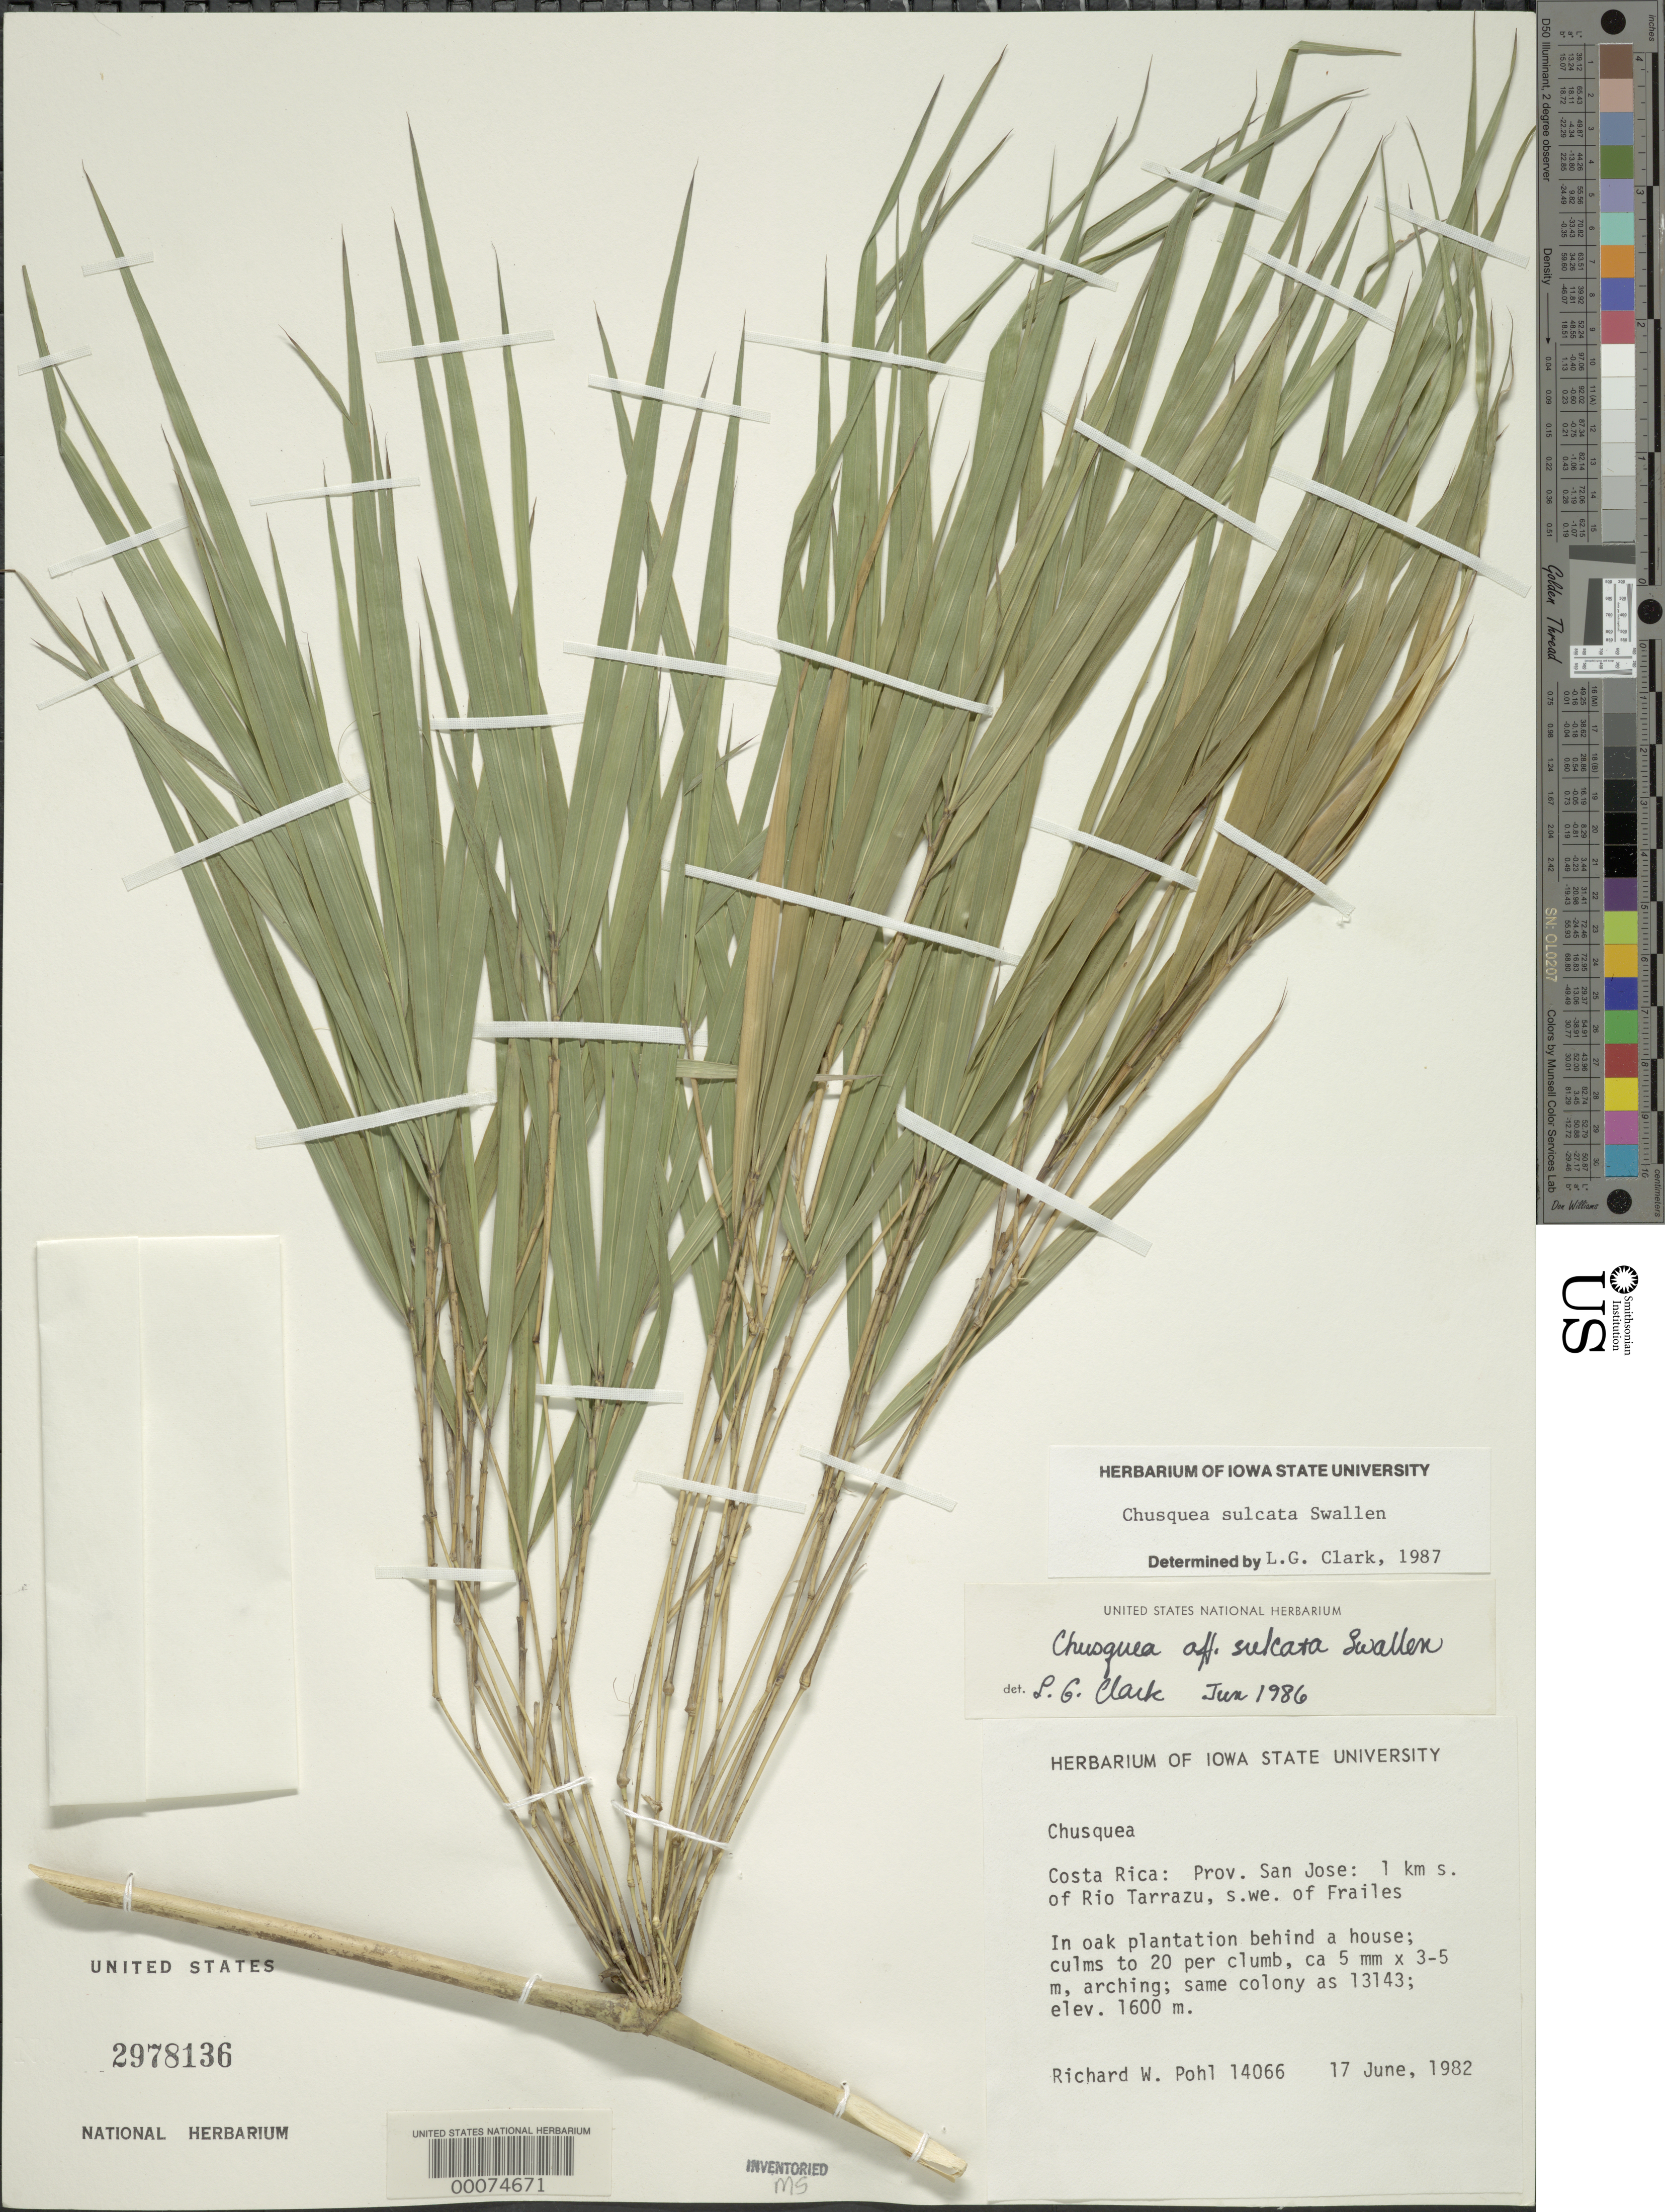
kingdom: Plantae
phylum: Tracheophyta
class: Liliopsida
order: Poales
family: Poaceae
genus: Chusquea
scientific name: Chusquea sulcata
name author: Swallen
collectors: R. W. Pohl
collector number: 14066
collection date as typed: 17 Jun 1982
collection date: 1982-06-17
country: Costa Rica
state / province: San José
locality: Rio tarrazu, frailes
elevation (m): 1600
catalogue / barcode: US 2978136